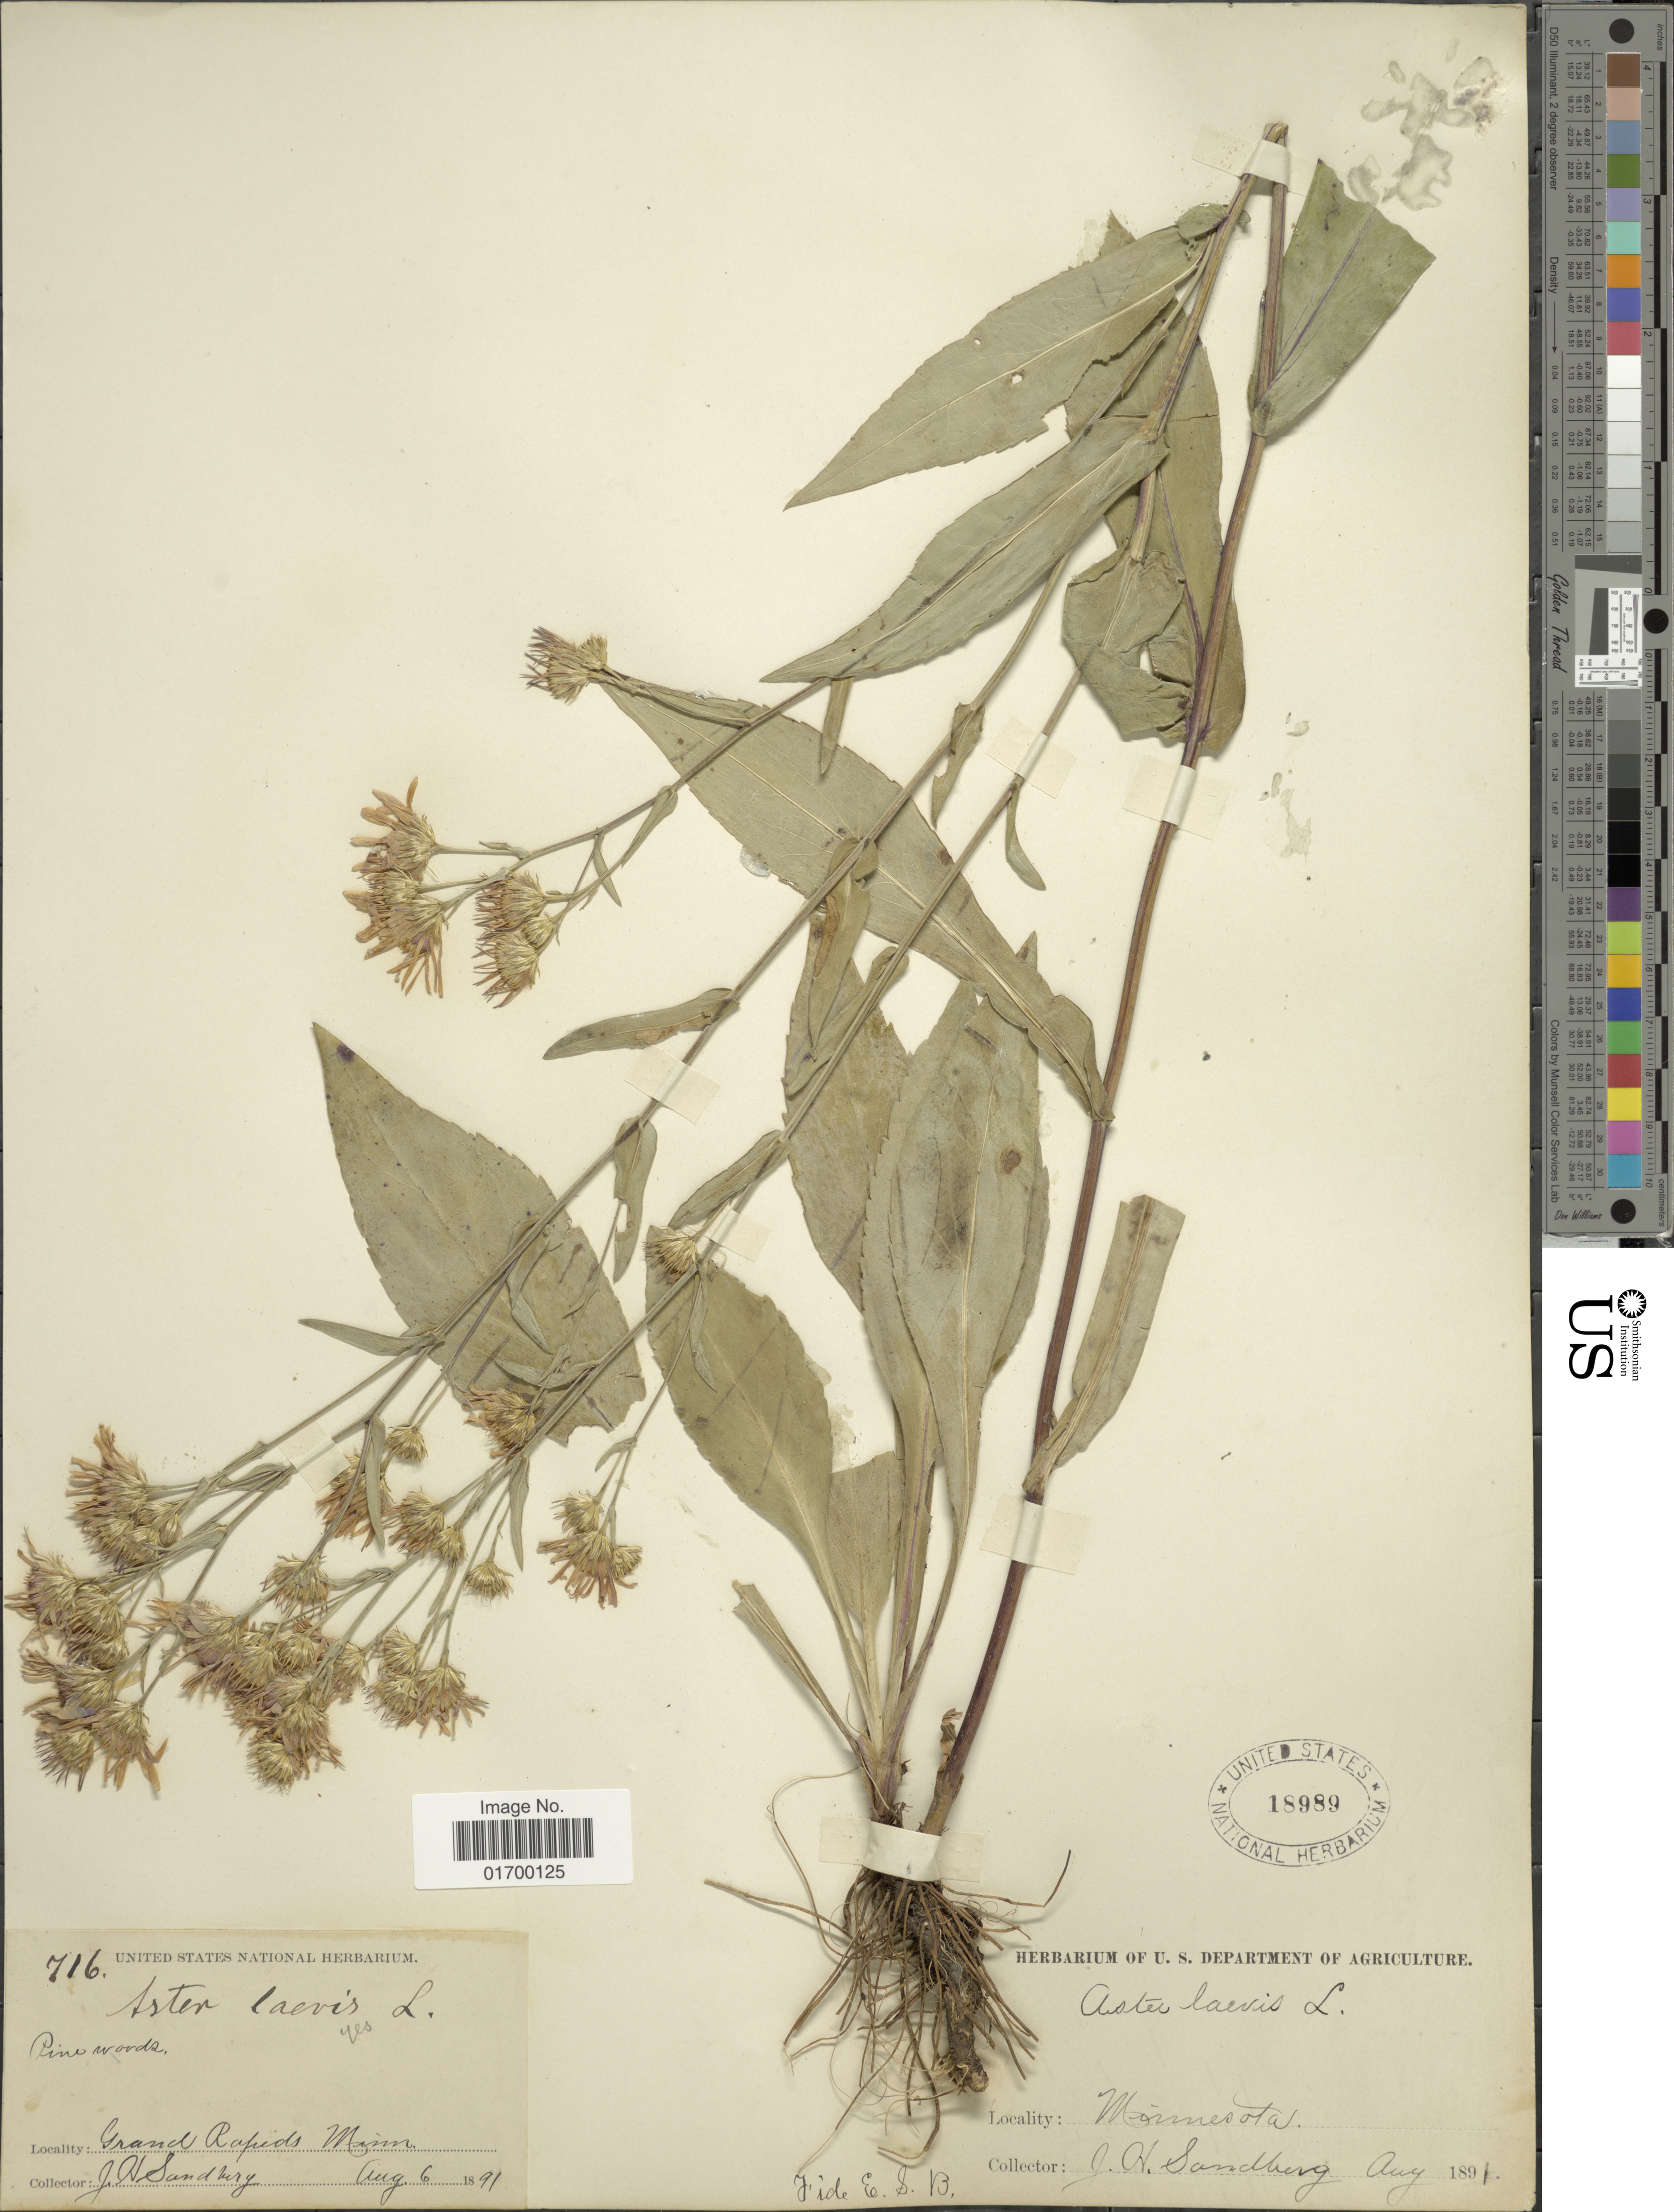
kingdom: Plantae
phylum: Tracheophyta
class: Magnoliopsida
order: Asterales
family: Asteraceae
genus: Symphyotrichum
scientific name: Symphyotrichum laeve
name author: (L.) Á. Löve & D. Löve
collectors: J. Sandburg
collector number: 716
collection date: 1891-08-06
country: United States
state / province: Minnesota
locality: Grand Rapids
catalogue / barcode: US 18989